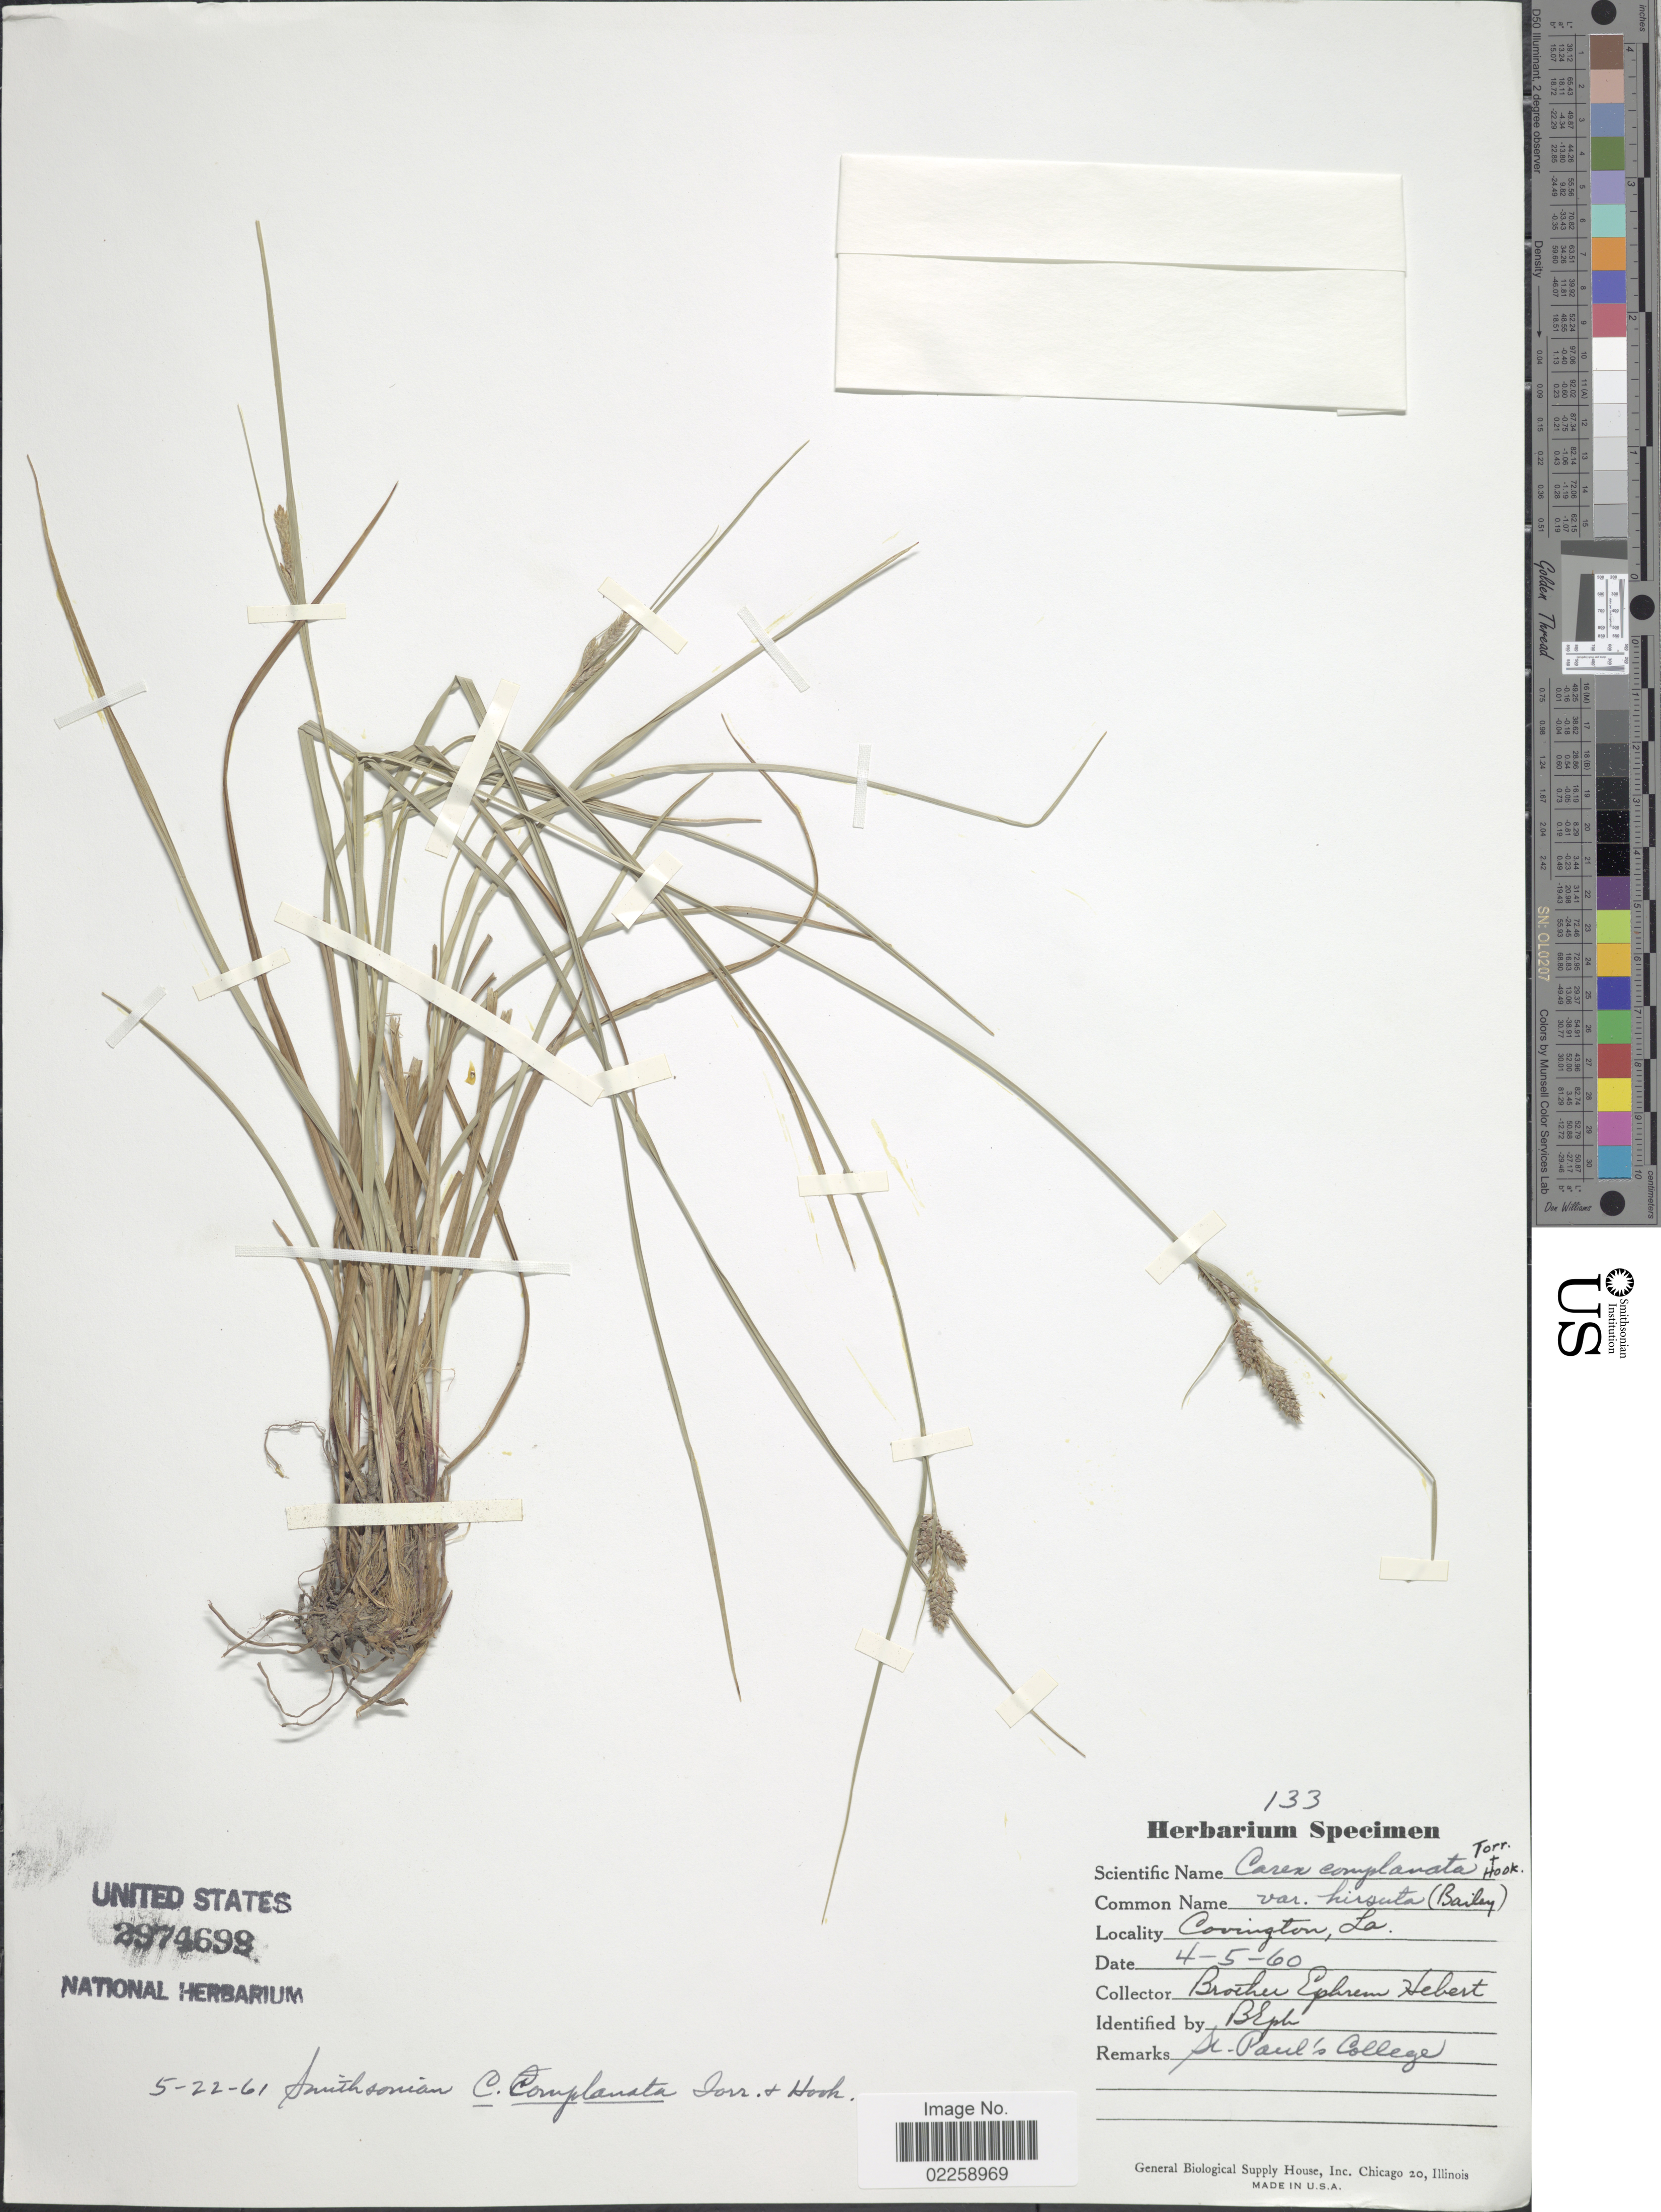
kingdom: Plantae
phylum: Tracheophyta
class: Liliopsida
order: Poales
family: Cyperaceae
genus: Carex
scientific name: Carex complanata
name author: Torr. & Hook.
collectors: E. Hebert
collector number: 133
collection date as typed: Transcribed d/m/y: 5/4/60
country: United States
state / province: Louisiana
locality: Covington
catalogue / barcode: US 2974698